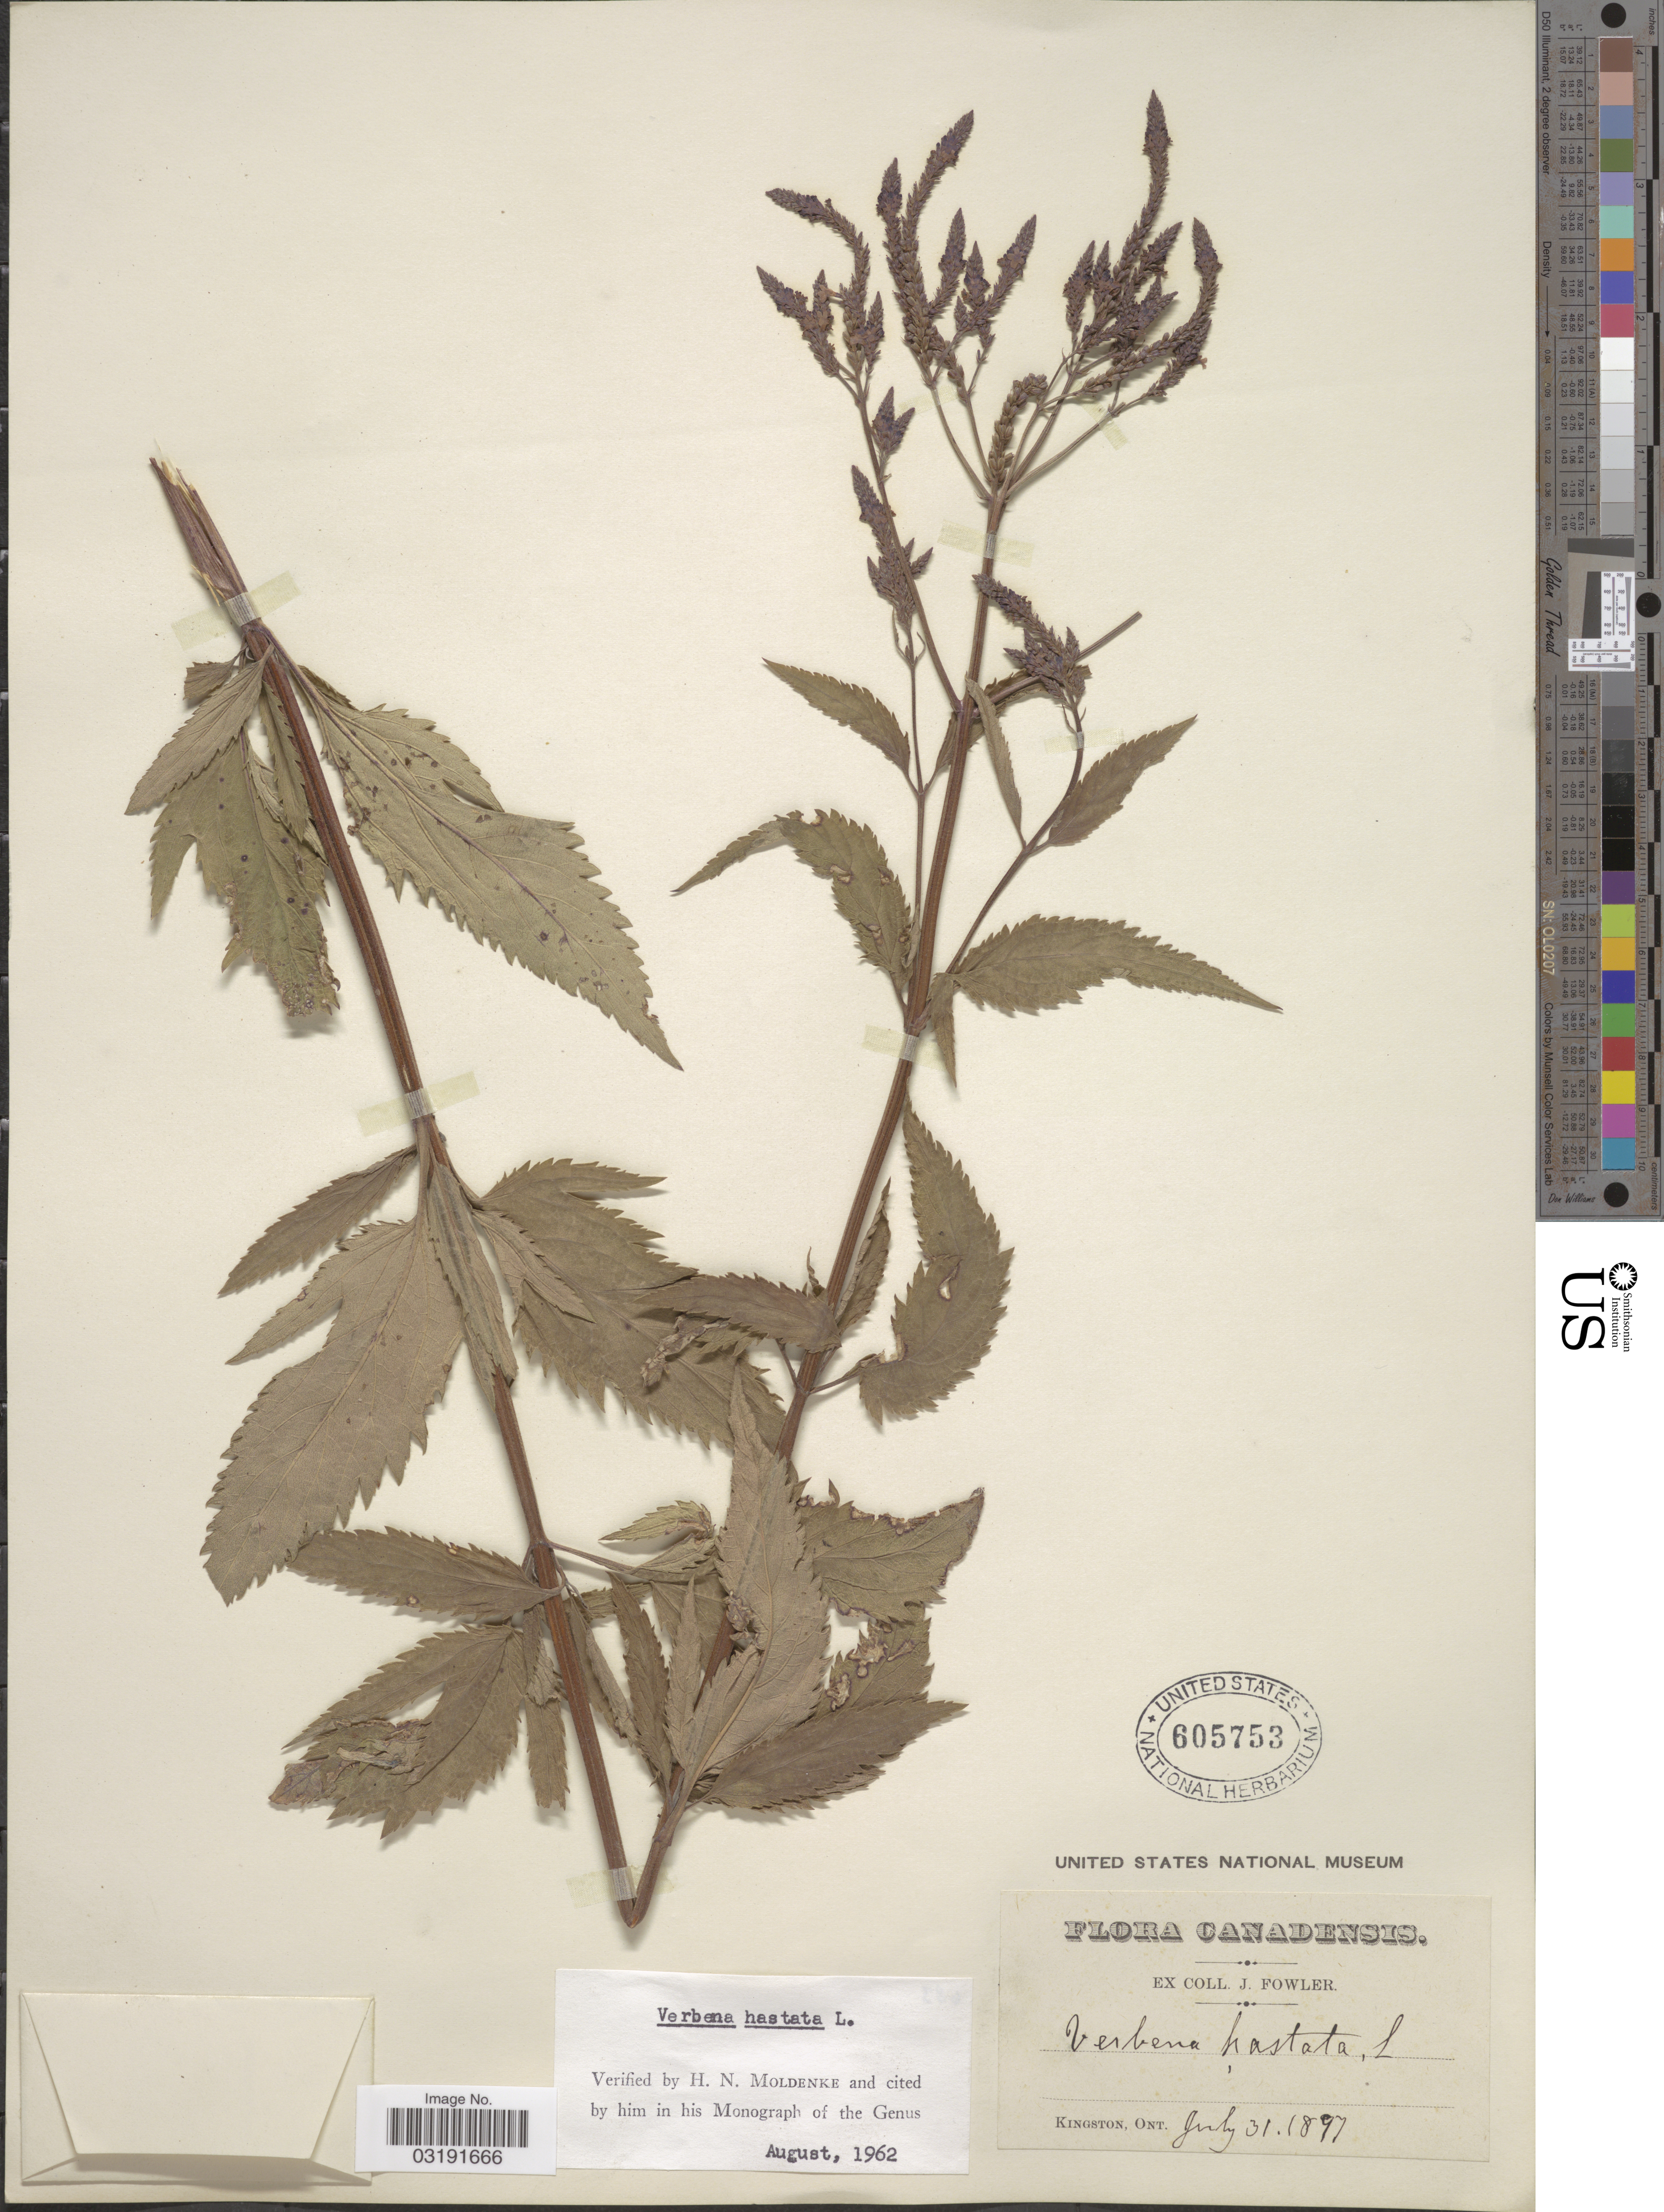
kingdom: Plantae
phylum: Tracheophyta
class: Magnoliopsida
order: Lamiales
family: Verbenaceae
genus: Verbena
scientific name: Verbena hastata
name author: L.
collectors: J. Fowler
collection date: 1897-07-31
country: Canada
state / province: Ontario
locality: Kingston.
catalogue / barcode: US 605753